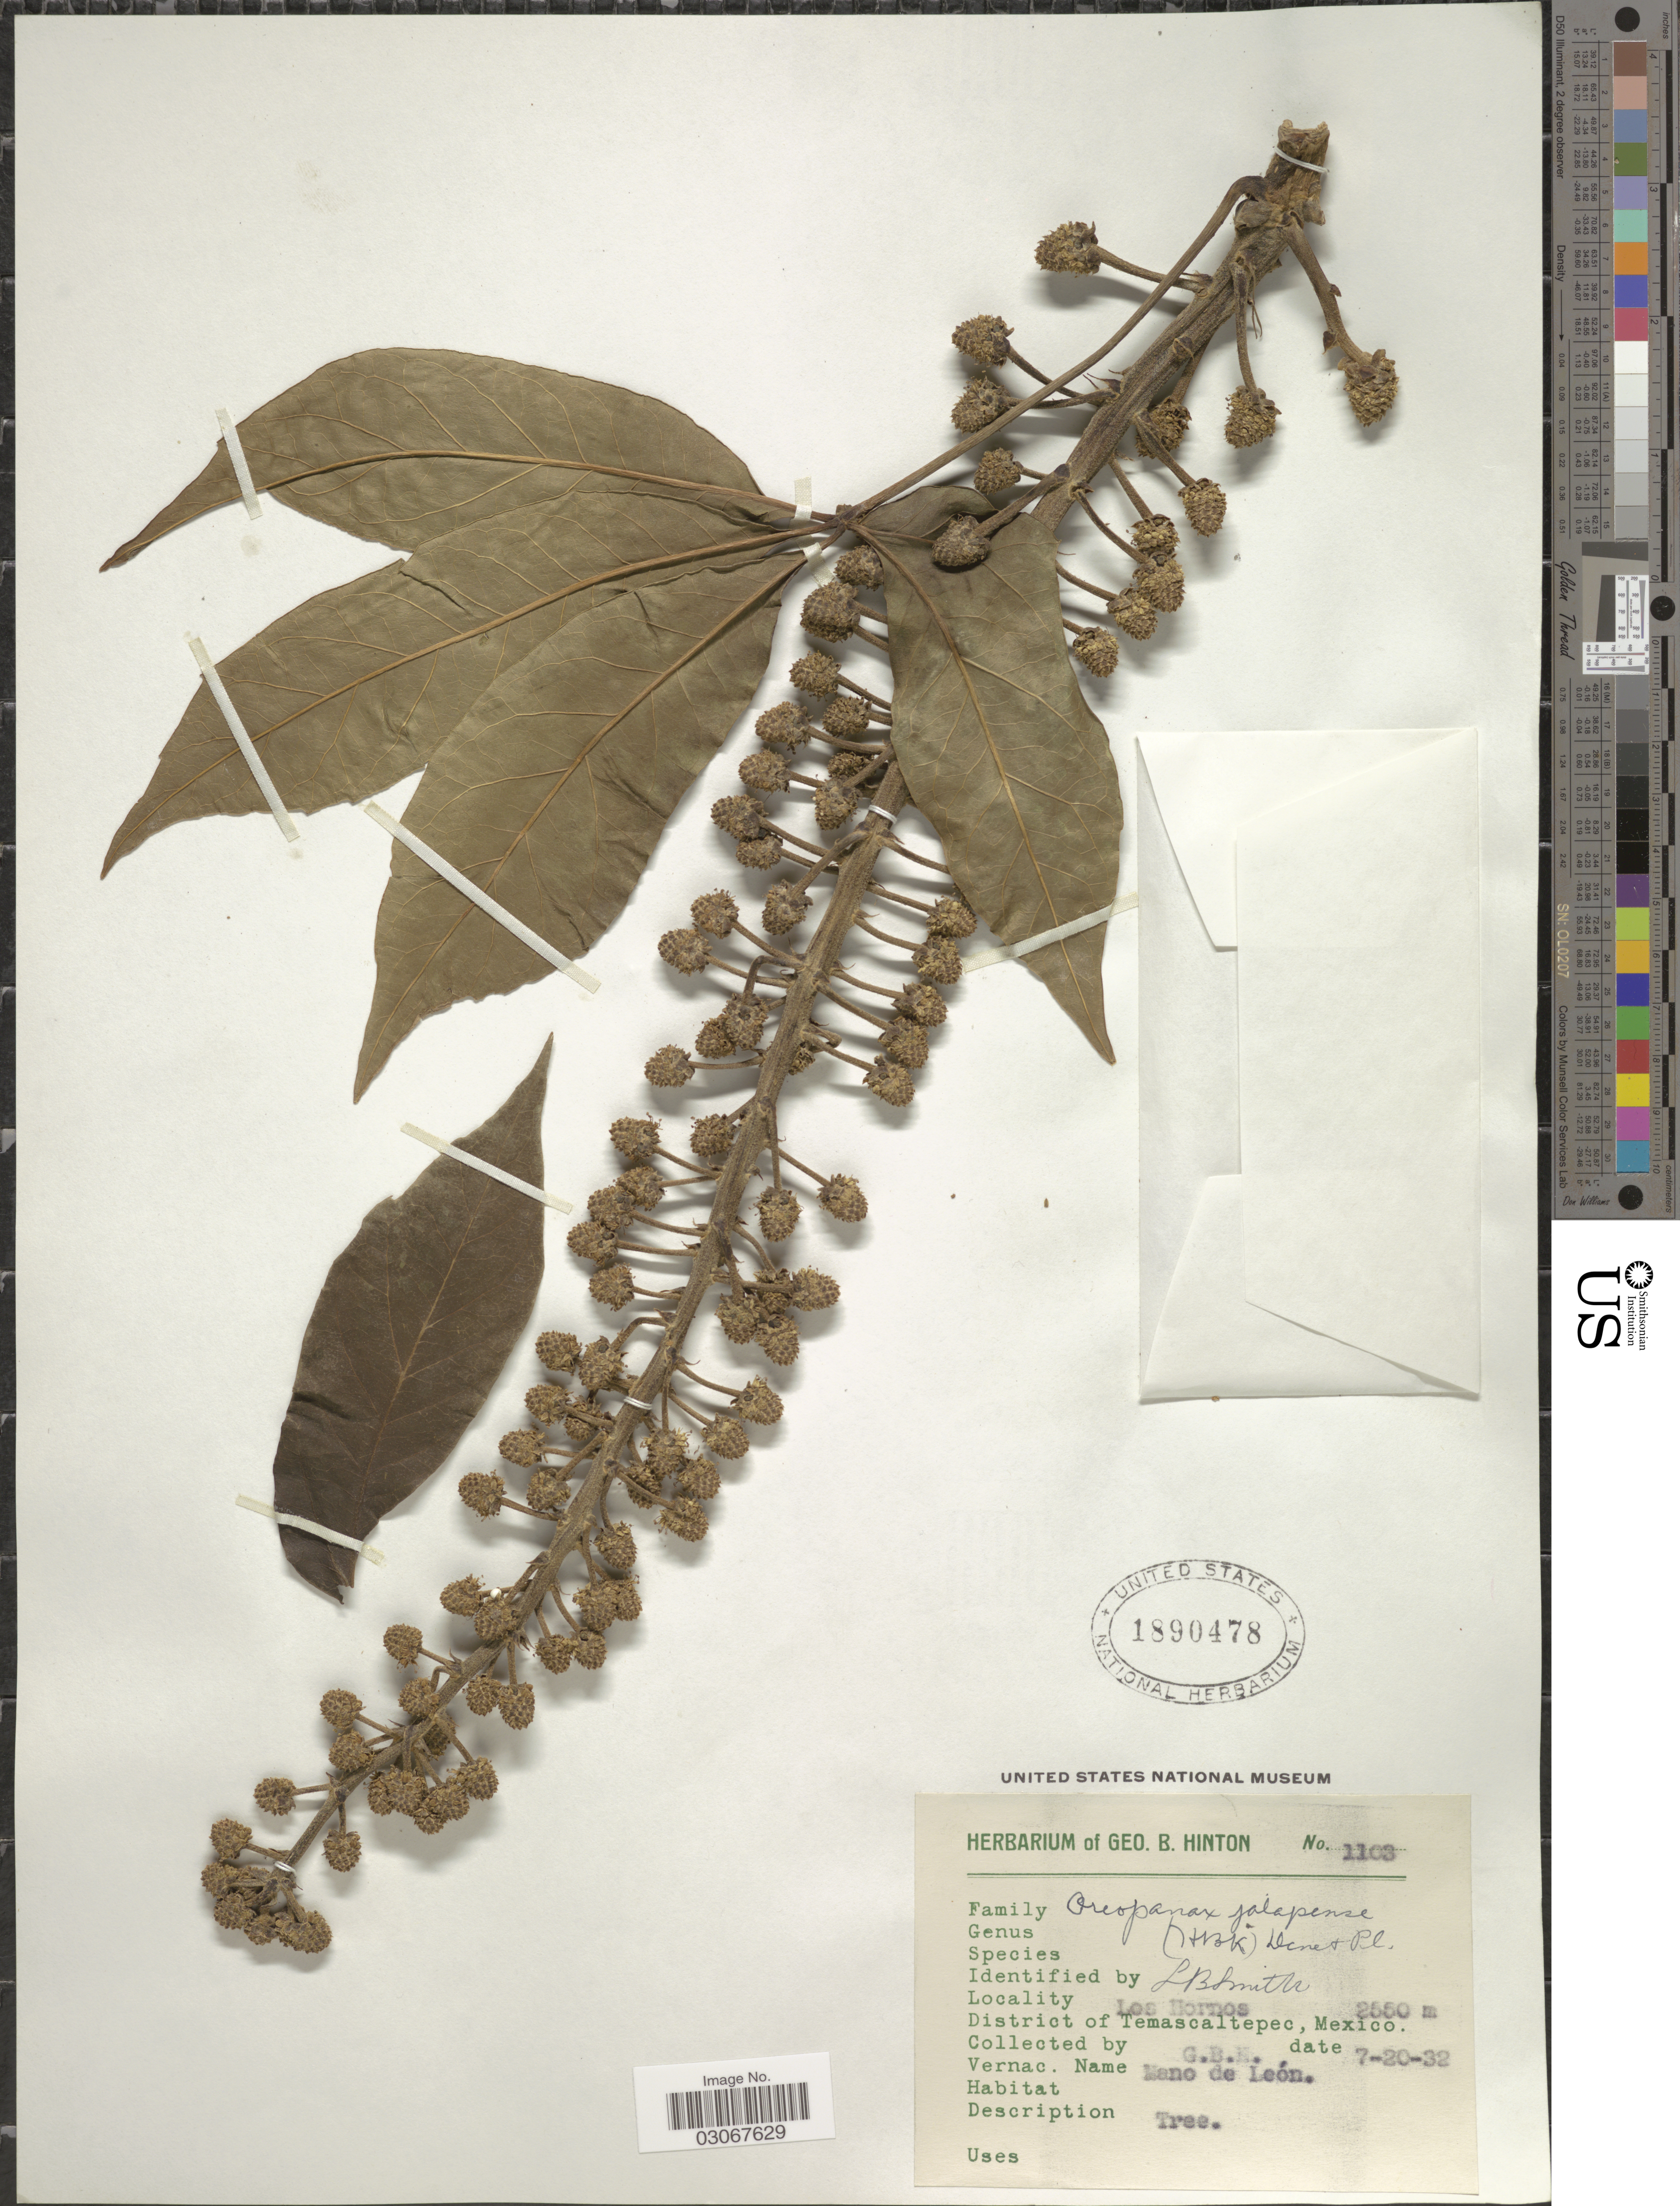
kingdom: Plantae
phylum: Tracheophyta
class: Magnoliopsida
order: Apiales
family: Araliaceae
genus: Oreopanax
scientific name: Oreopanax xalapensis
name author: (Kunth) Decne. & Planch.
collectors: G. B. Hinton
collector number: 1103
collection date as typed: Transcribed d/m/y: 20/7/32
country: Mexico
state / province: México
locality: Los Hornos. District of Temascaltepec.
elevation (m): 2550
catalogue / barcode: US 1890478